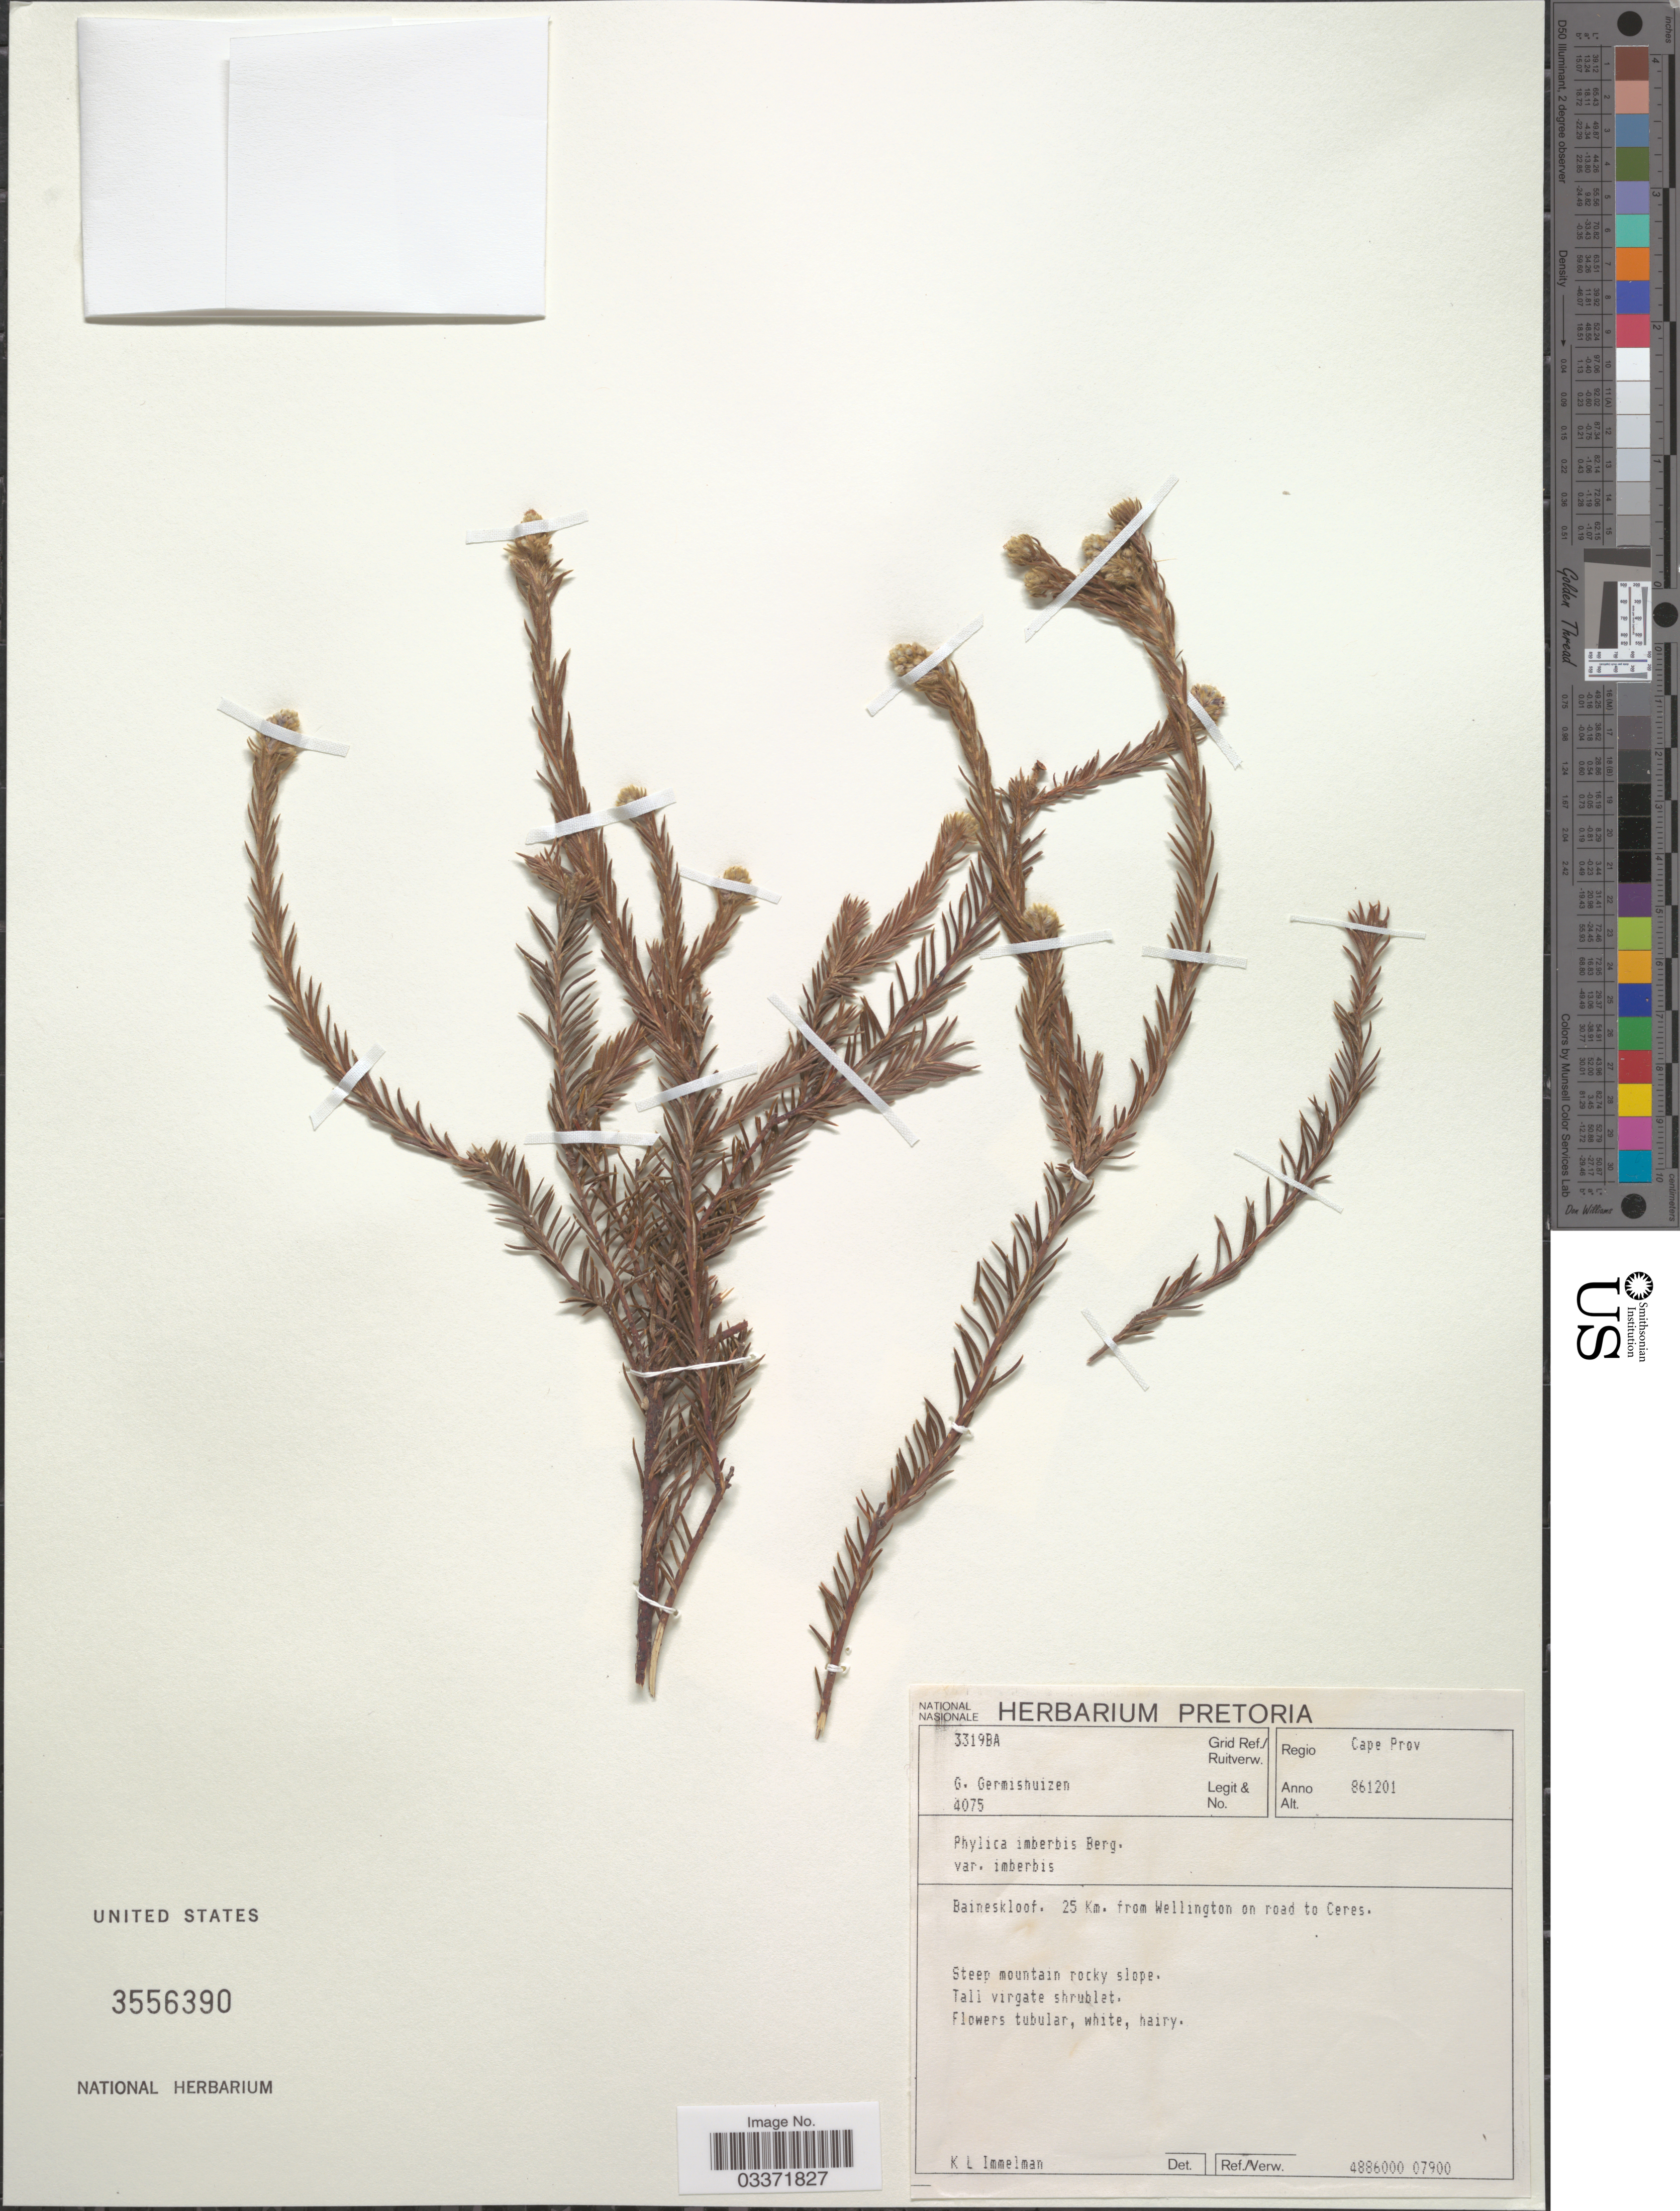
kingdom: Plantae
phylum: Tracheophyta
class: Magnoliopsida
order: Rosales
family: Rhamnaceae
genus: Phylica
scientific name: Phylica imberbis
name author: P.J. Bergius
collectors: G. Germishuizen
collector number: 4075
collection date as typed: Transcribed d/m/y: 1/12/86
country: South Africa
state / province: Western Cape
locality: Grid Ref./Ruitverw. 3319BA, Regio Cape Prov, Baineskloof. 25 Km. from Wellington on road to Ceres.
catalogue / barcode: US 3556390